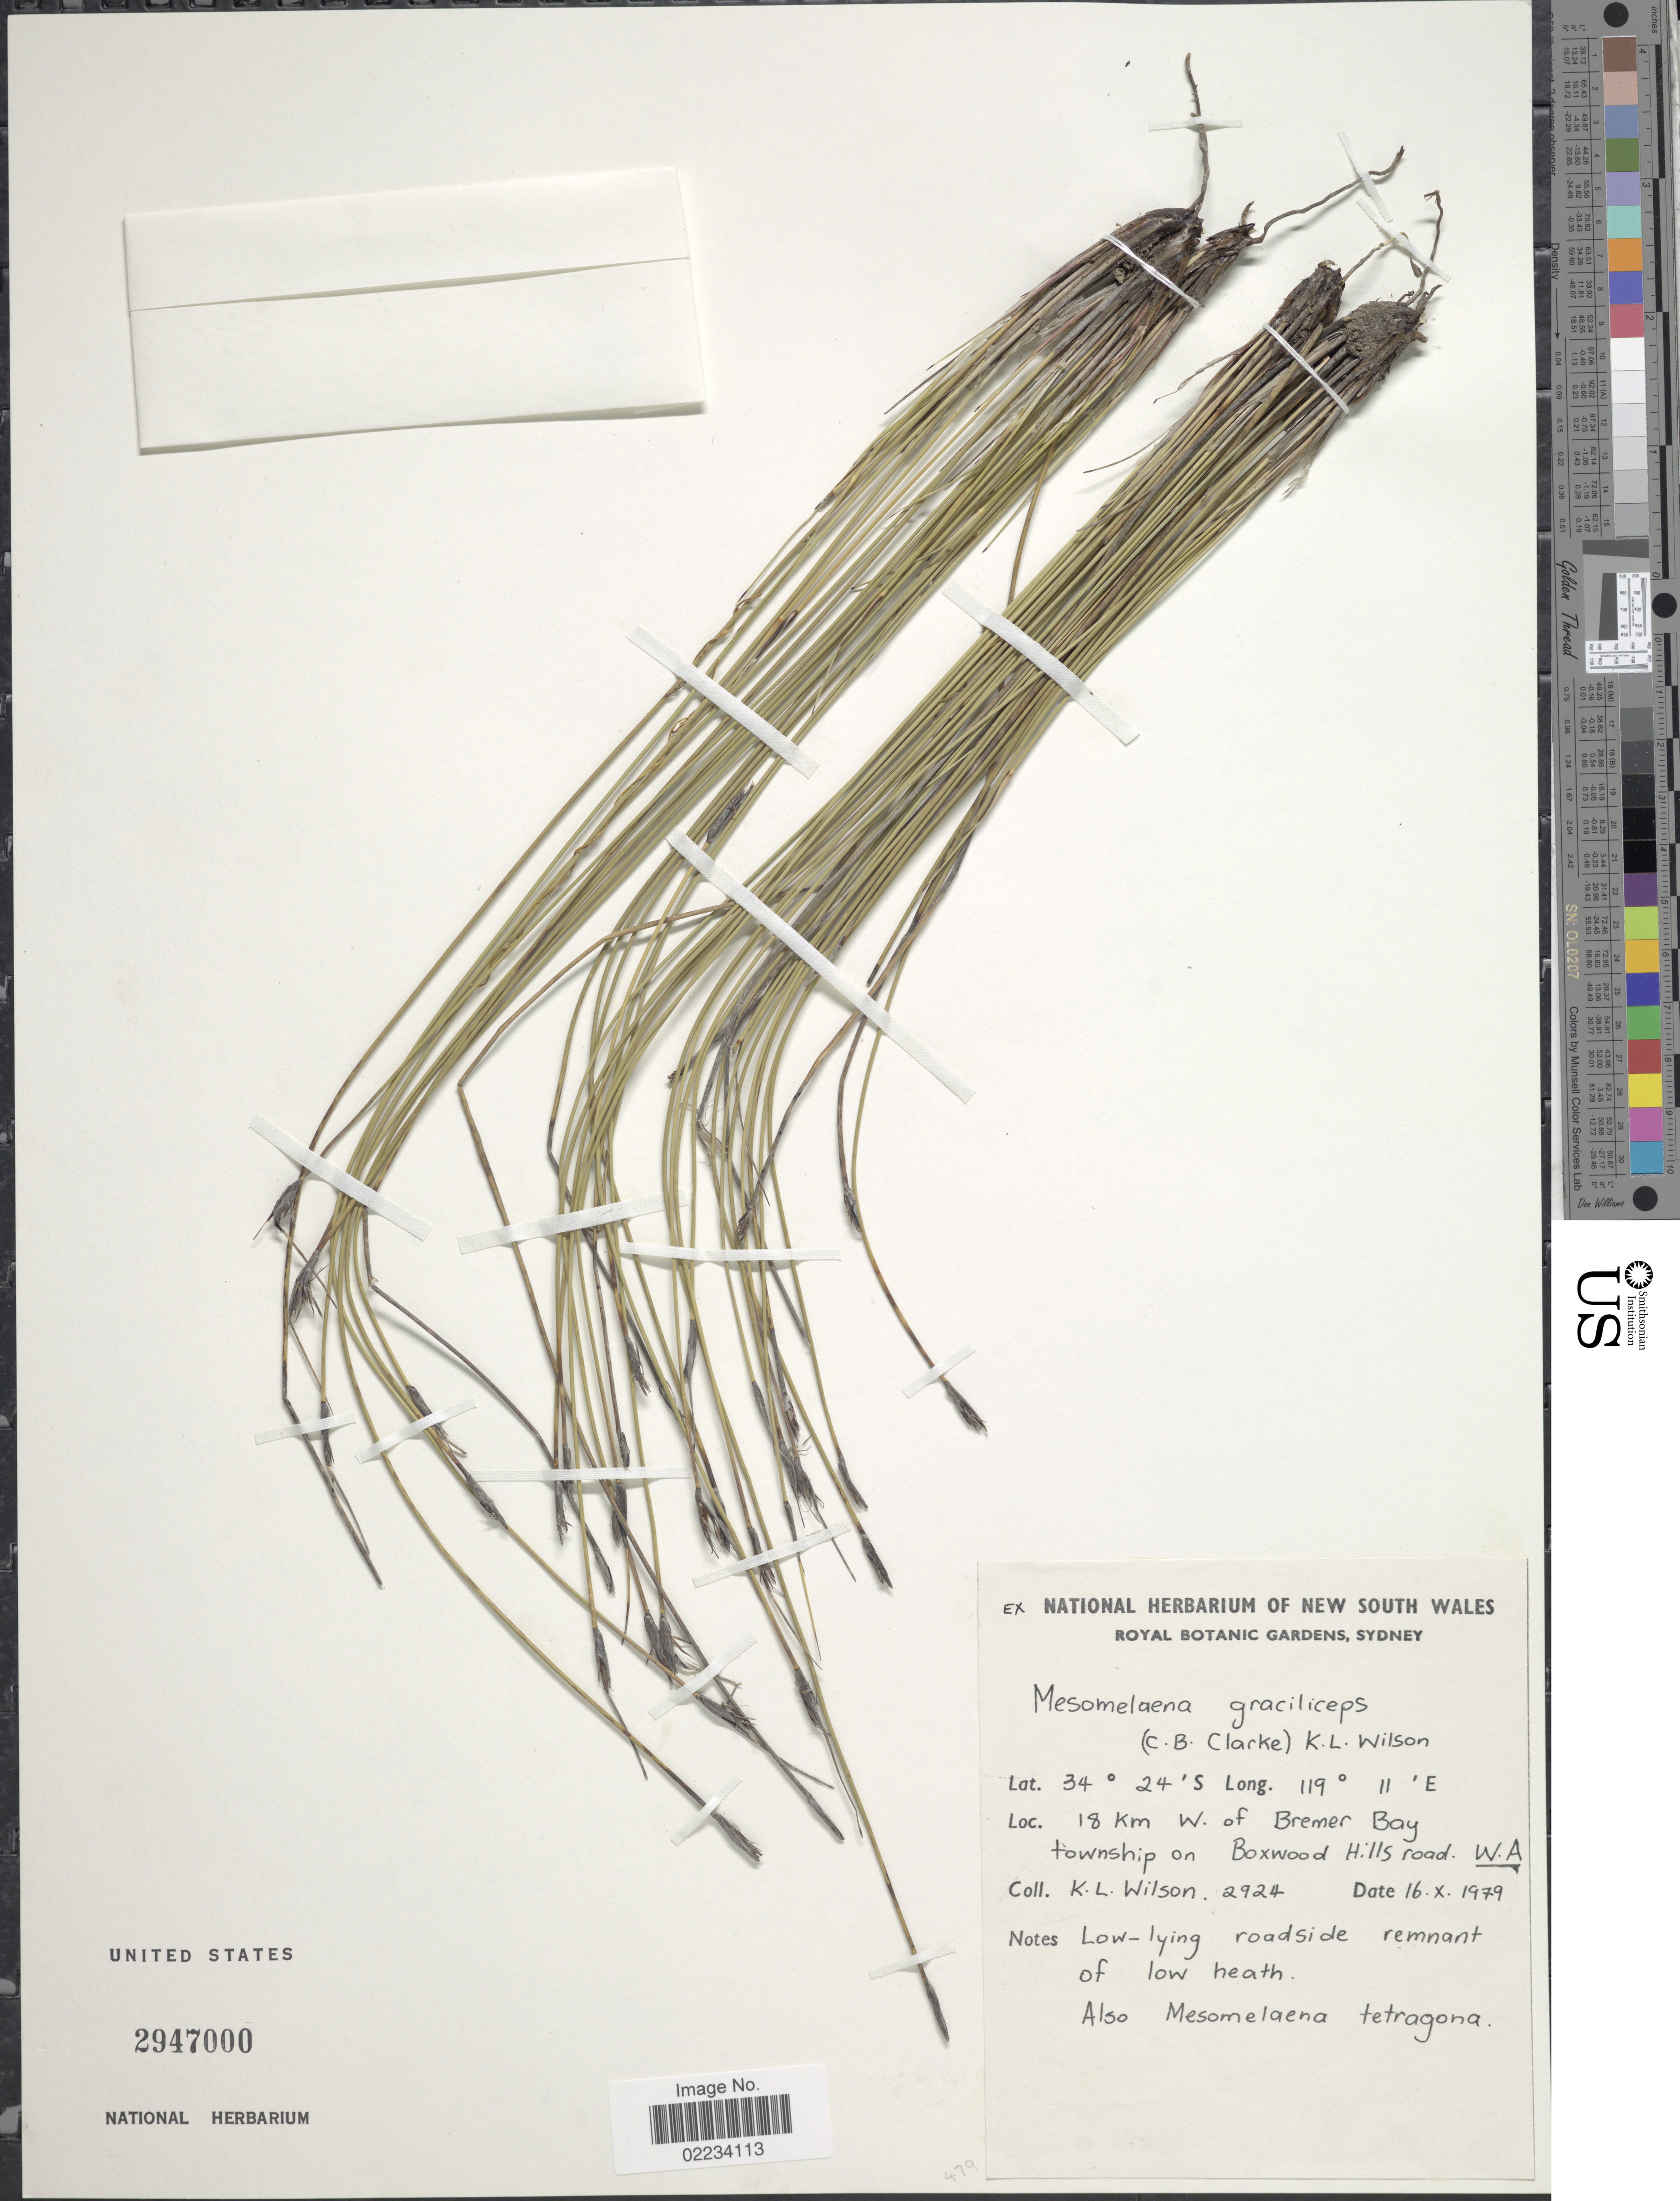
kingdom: Plantae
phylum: Tracheophyta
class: Liliopsida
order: Poales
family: Cyperaceae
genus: Mesomelaena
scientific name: Mesomelaena graciliceps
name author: (C.B. Clarke) K.L. Wilson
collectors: K. L. Wilson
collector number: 2924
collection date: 1979-10-16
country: Australia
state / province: Western Australia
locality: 18 Km W of Bremer Bay township on Boxwood Hills road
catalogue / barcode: US 2947000